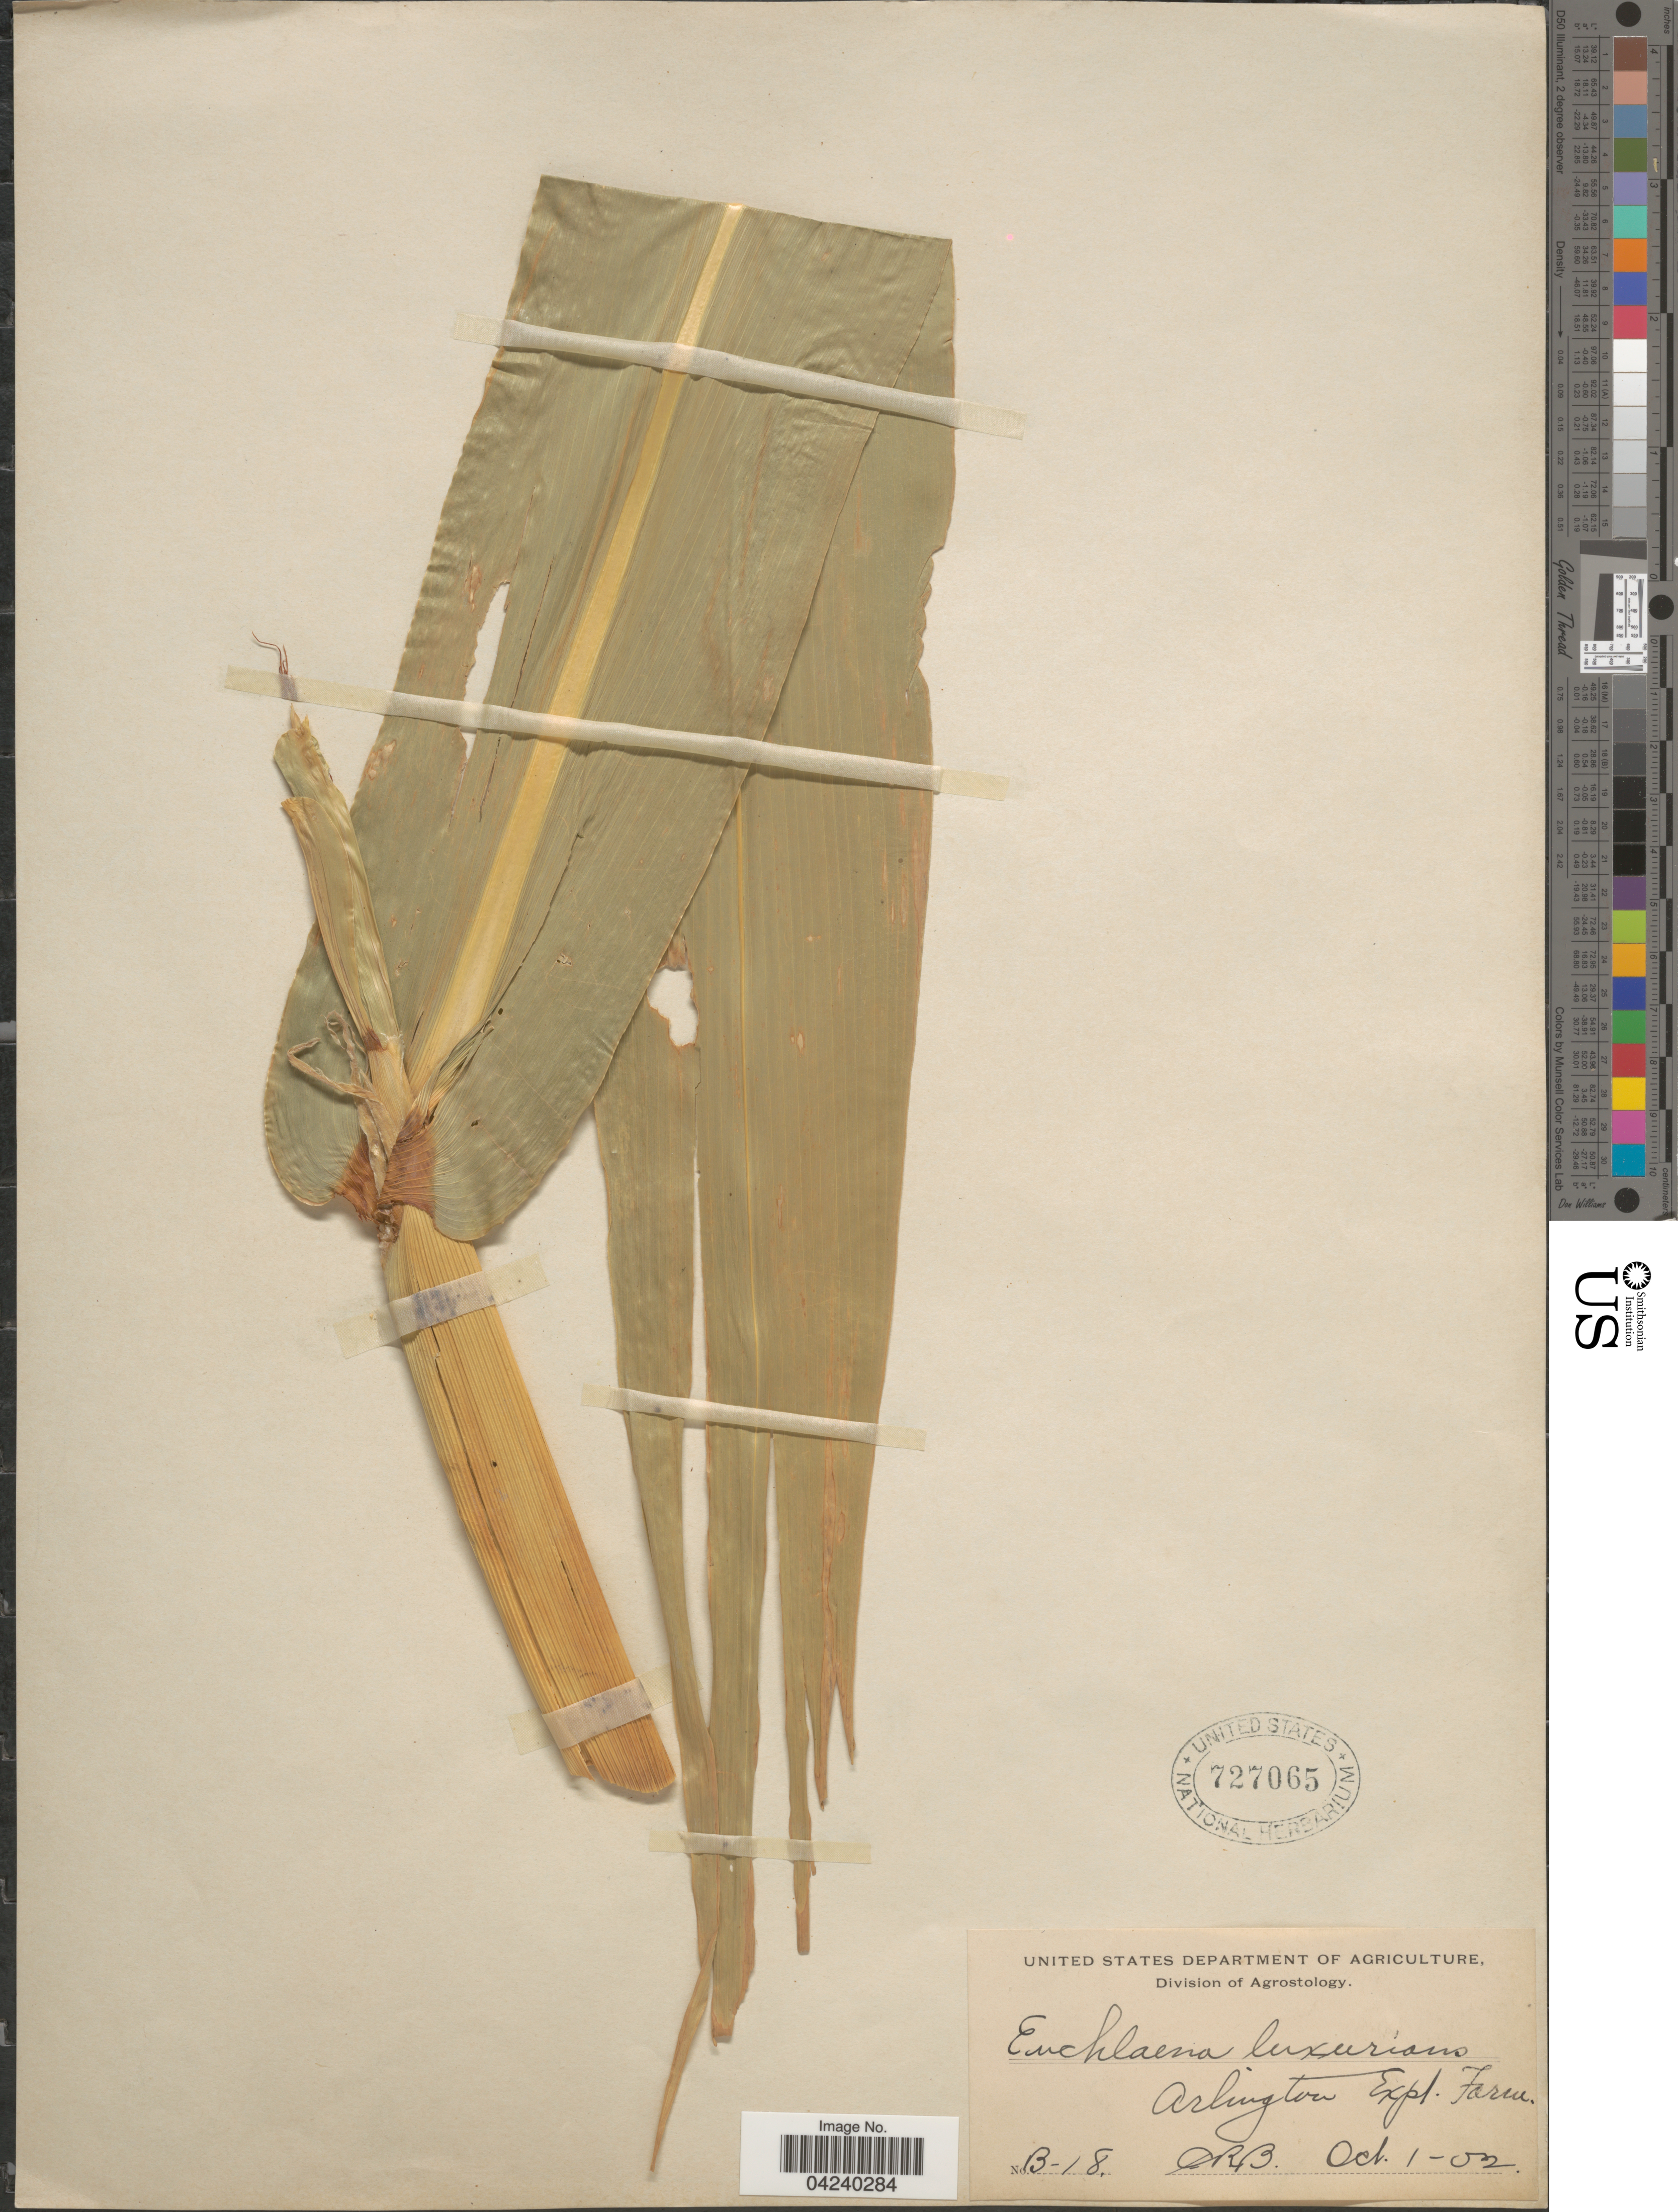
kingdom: Plantae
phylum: Tracheophyta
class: Liliopsida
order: Poales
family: Poaceae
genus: Zea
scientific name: Zea mays subsp. mexicana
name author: (Schrad.) Iltis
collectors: C. R. B.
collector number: B-18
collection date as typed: Transcribed d/m/y: 1/10/52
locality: Arlington Exp. Farm.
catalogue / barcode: US 727065